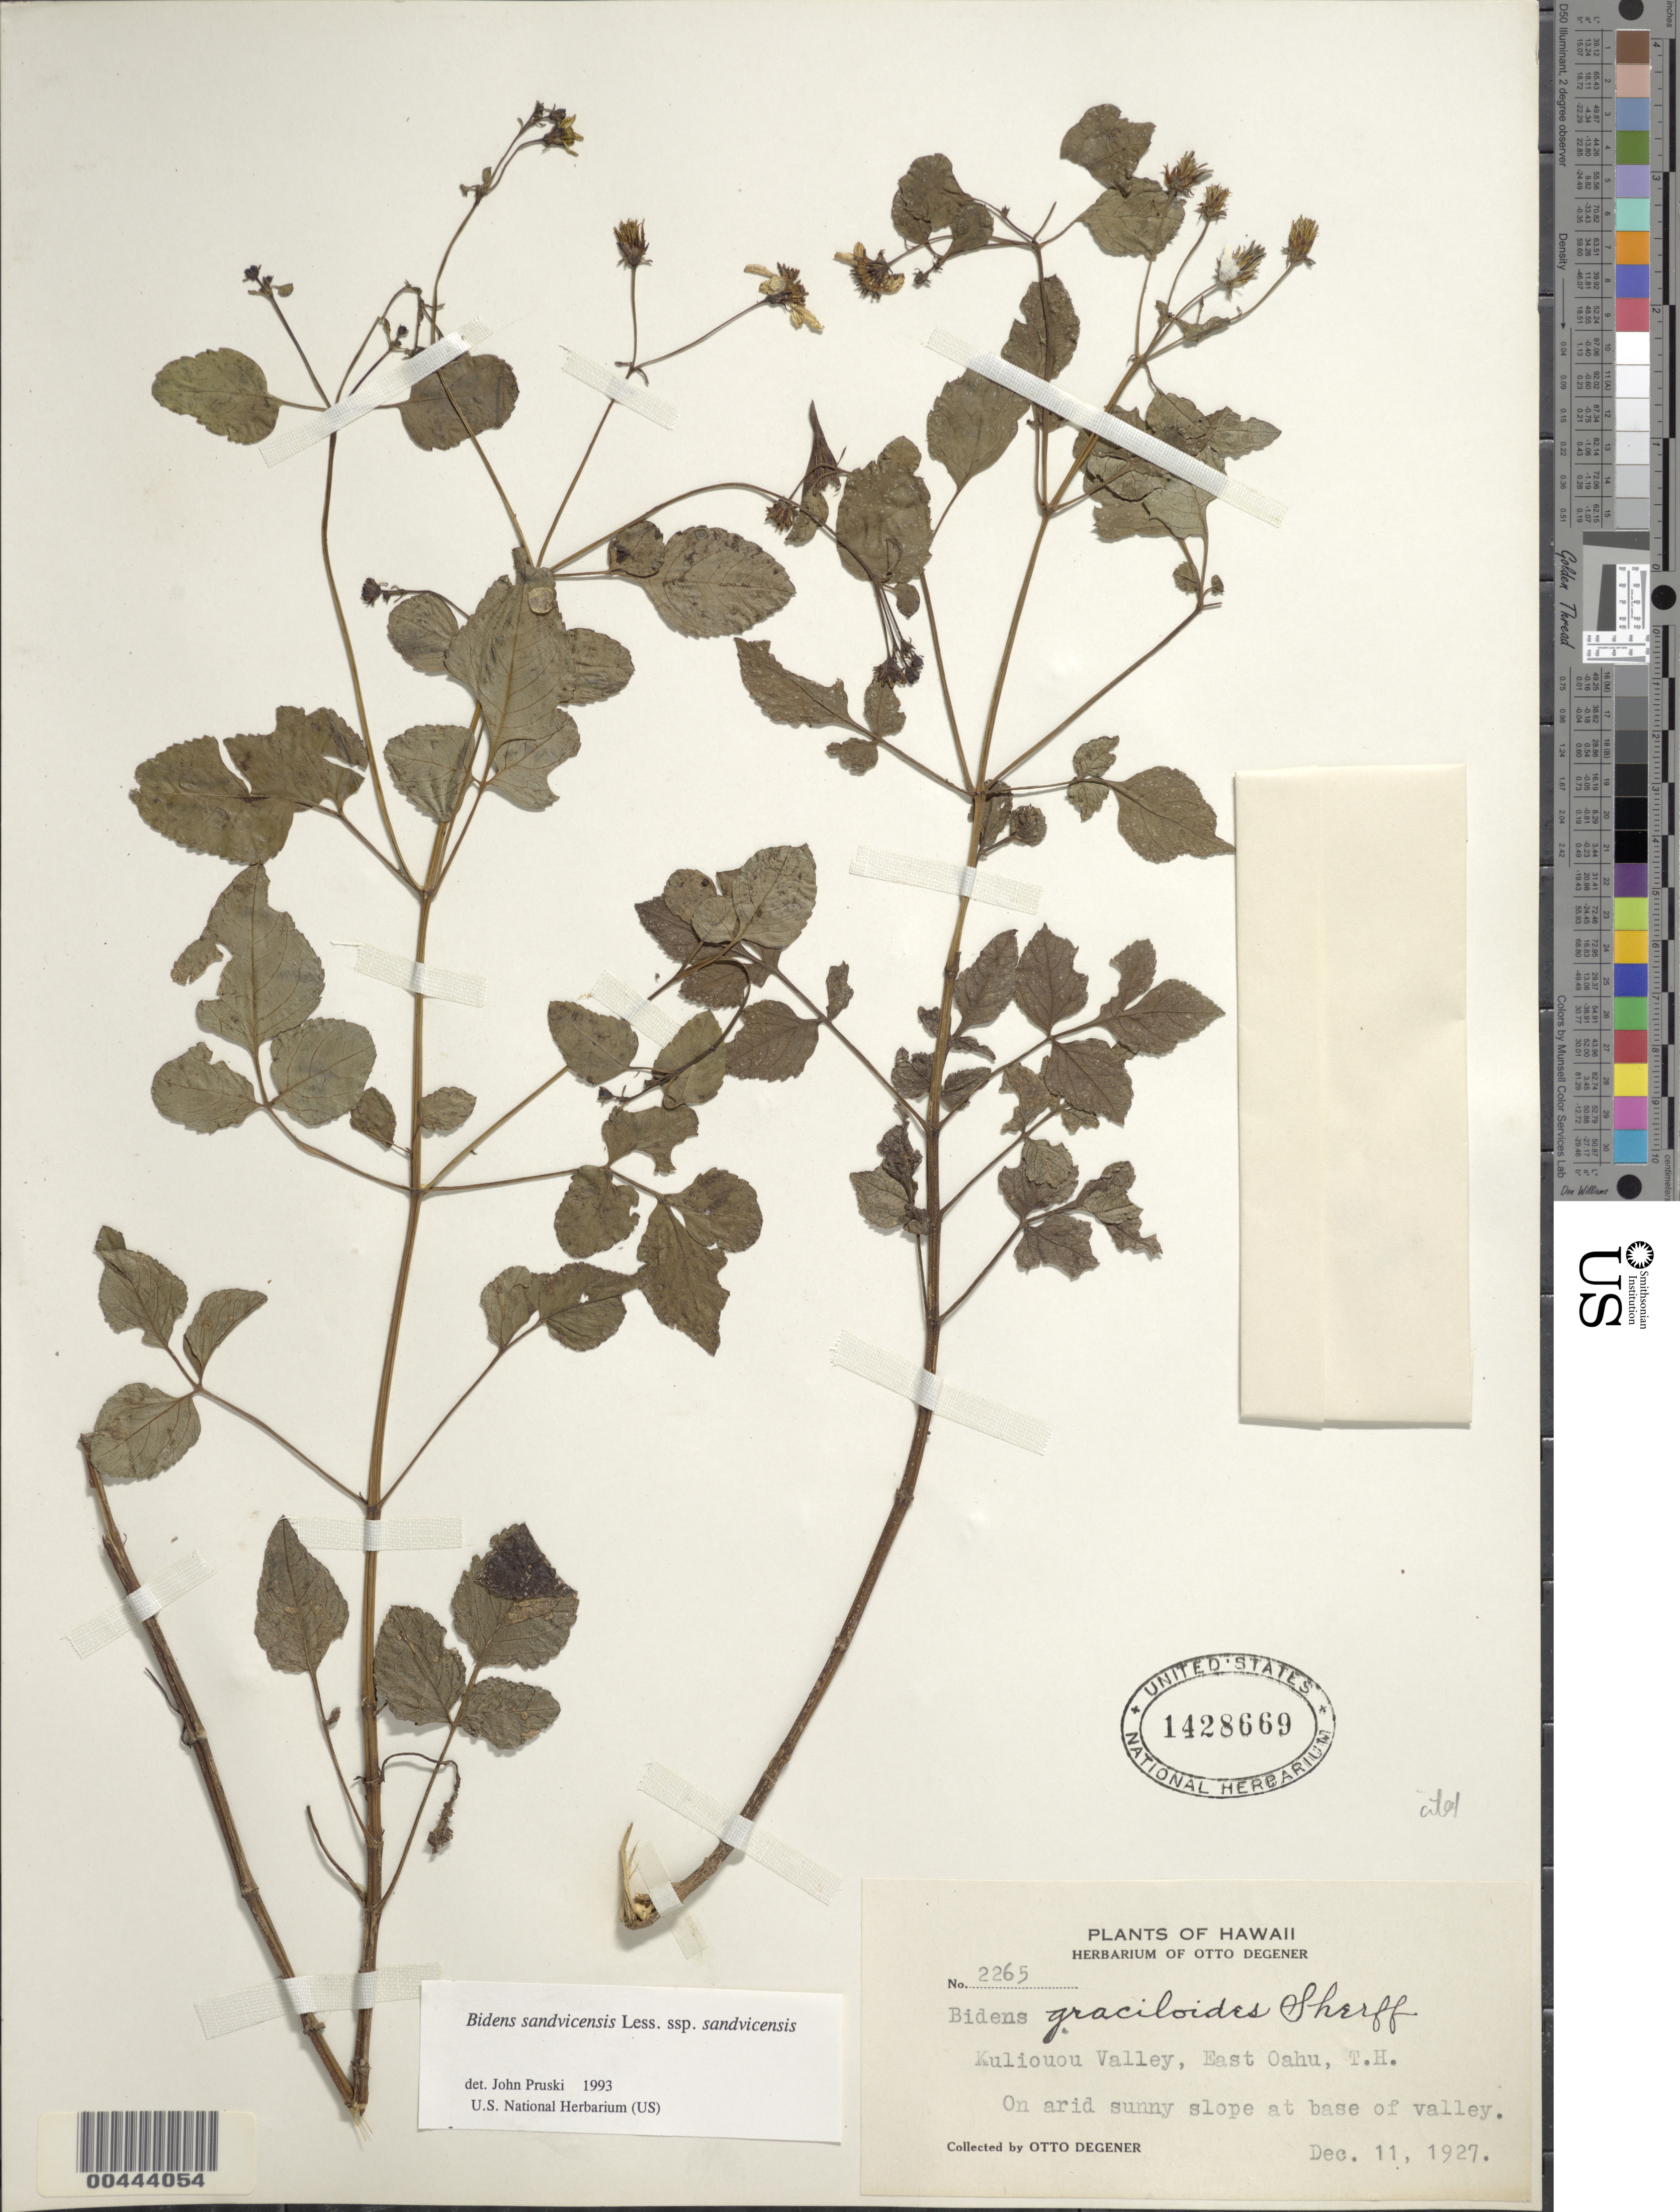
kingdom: Plantae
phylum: Tracheophyta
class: Magnoliopsida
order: Asterales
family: Asteraceae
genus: Bidens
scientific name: Bidens sandvicensis subsp. sandvicensis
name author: Less.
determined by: Pruski, J. F.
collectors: O. Degener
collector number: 2265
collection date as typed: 11 Dec 1927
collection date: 1927-12-11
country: United States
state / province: Hawaii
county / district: Honolulu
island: Oahu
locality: Kuliouou Valley, E Oahu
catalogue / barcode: US 1428669